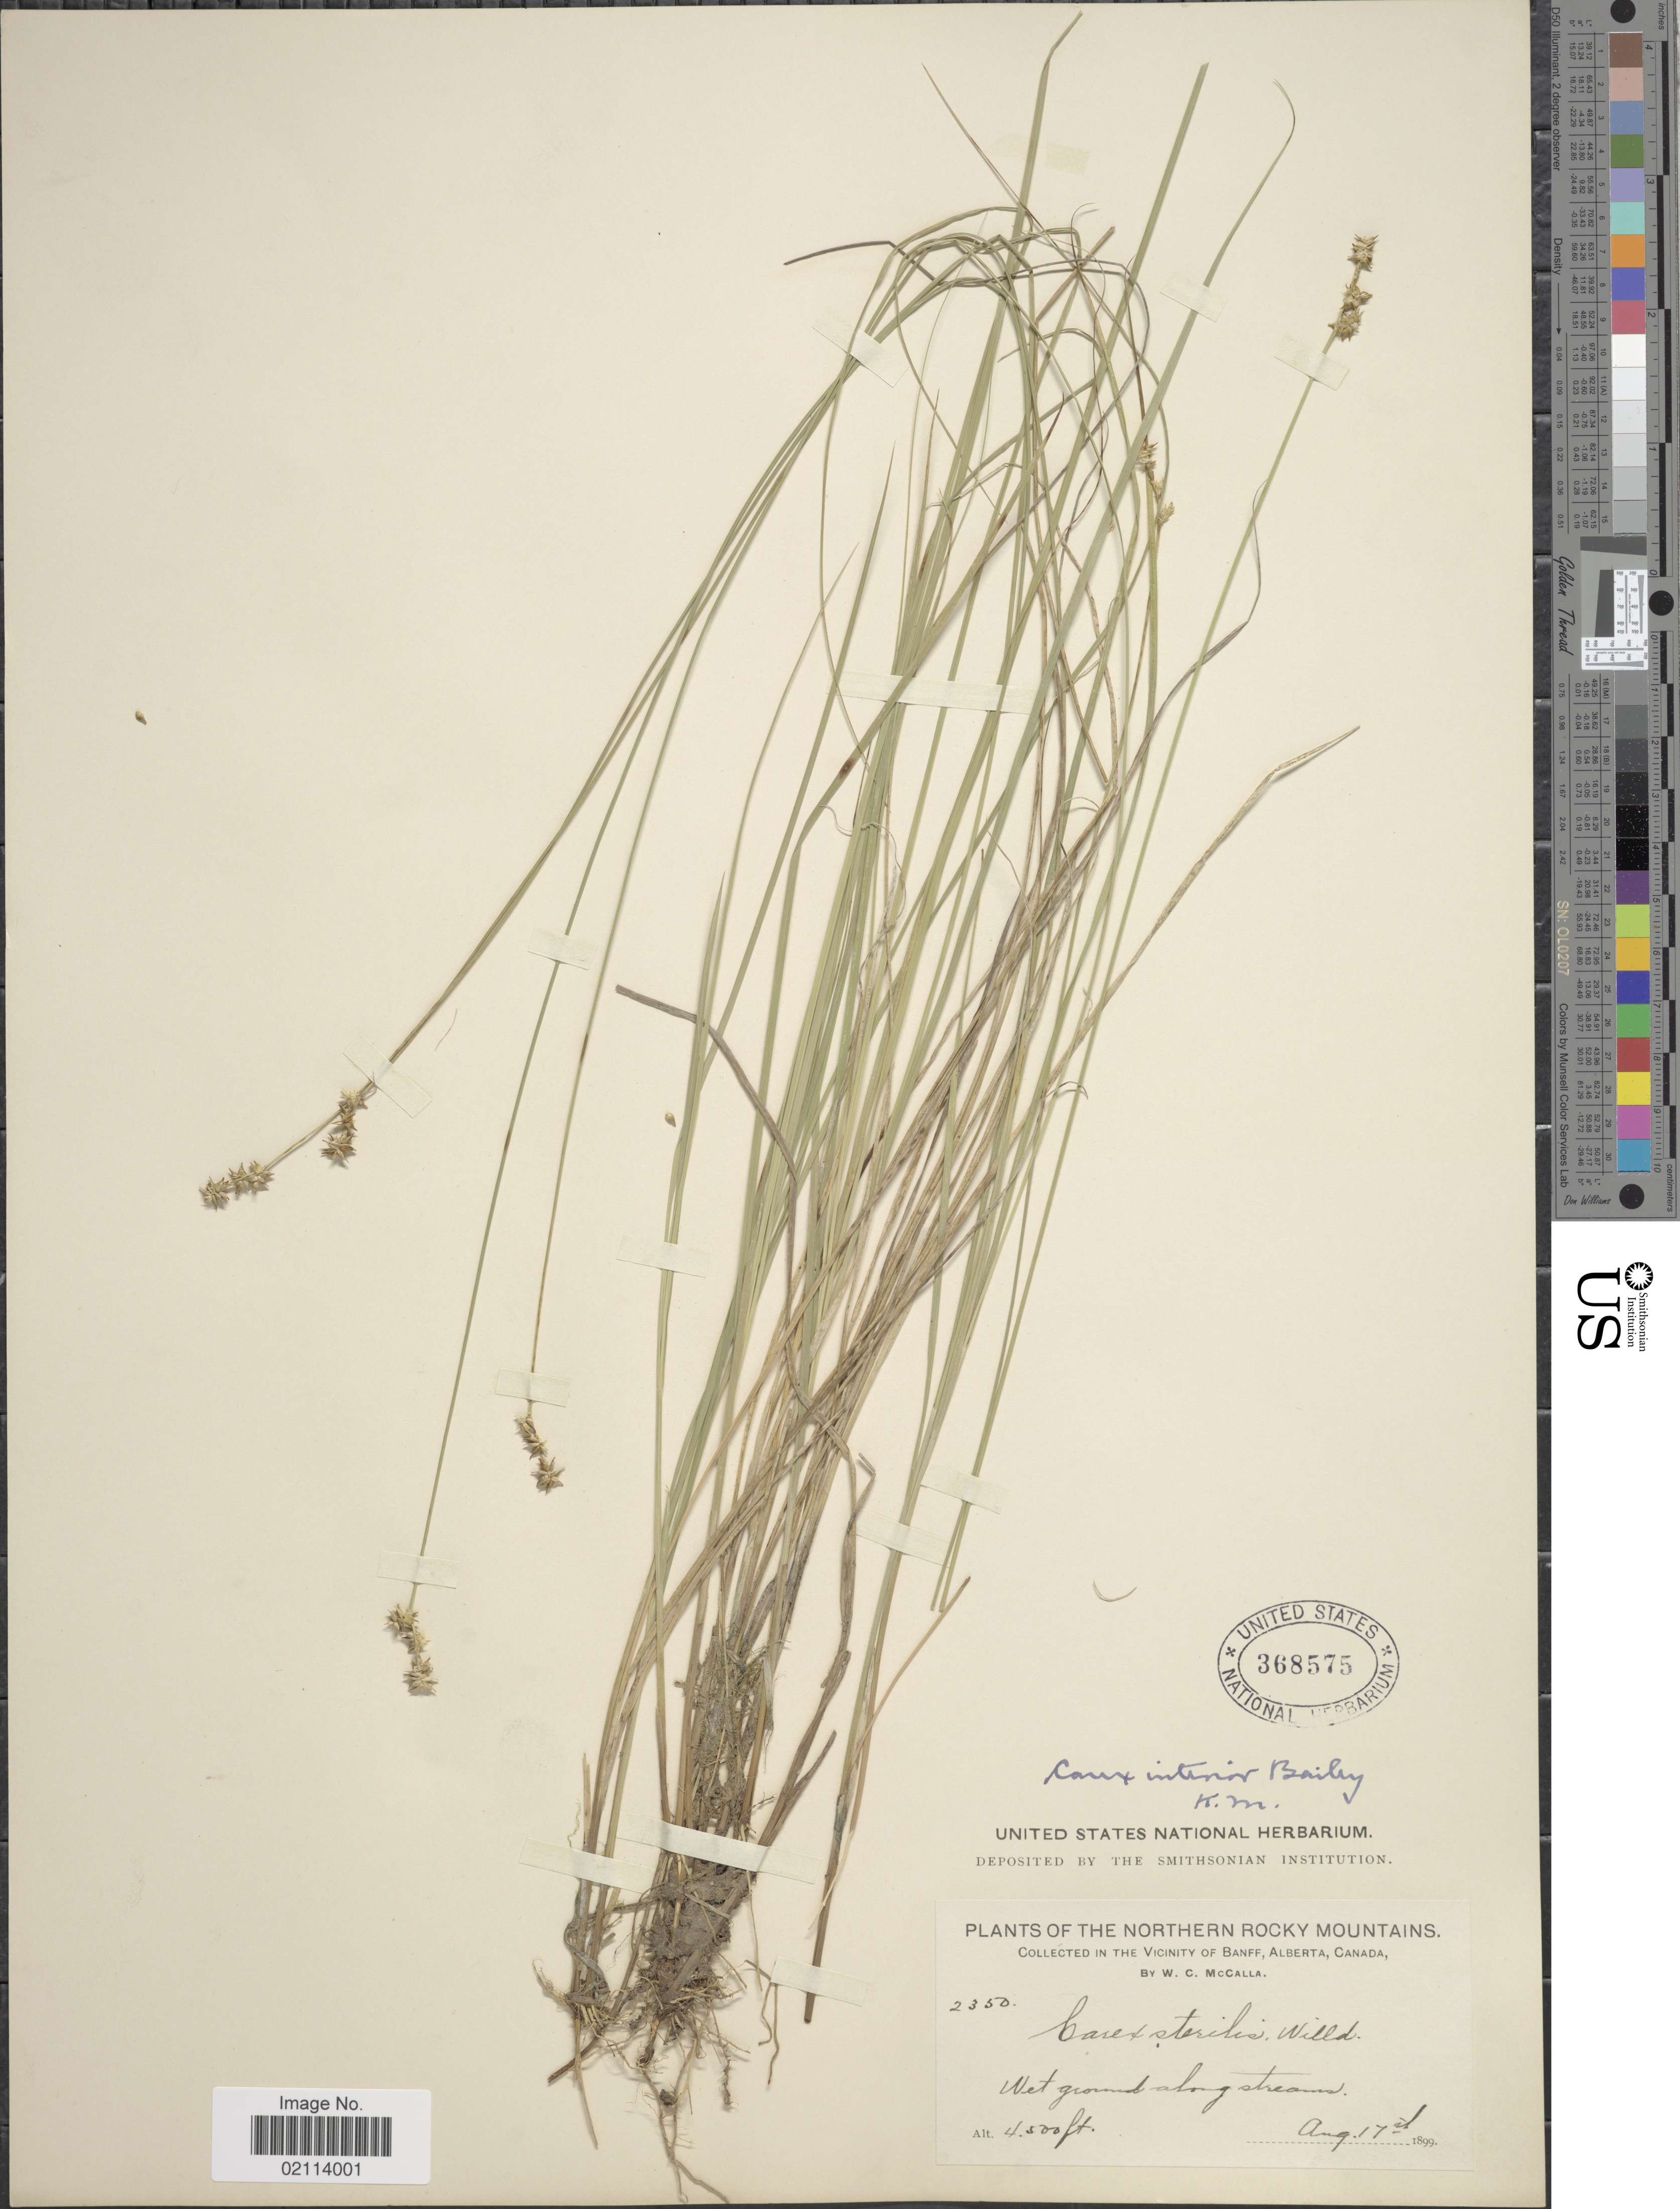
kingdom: Plantae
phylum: Tracheophyta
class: Liliopsida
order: Poales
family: Cyperaceae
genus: Carex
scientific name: Carex interior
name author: L.H. Bailey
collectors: W. McCalla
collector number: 2350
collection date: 1899-08-17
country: Canada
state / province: Alberta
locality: The northern Rocky Mountains, in the Vicinity of Banff, wet ground along stream.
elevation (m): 1372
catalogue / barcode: US 368575